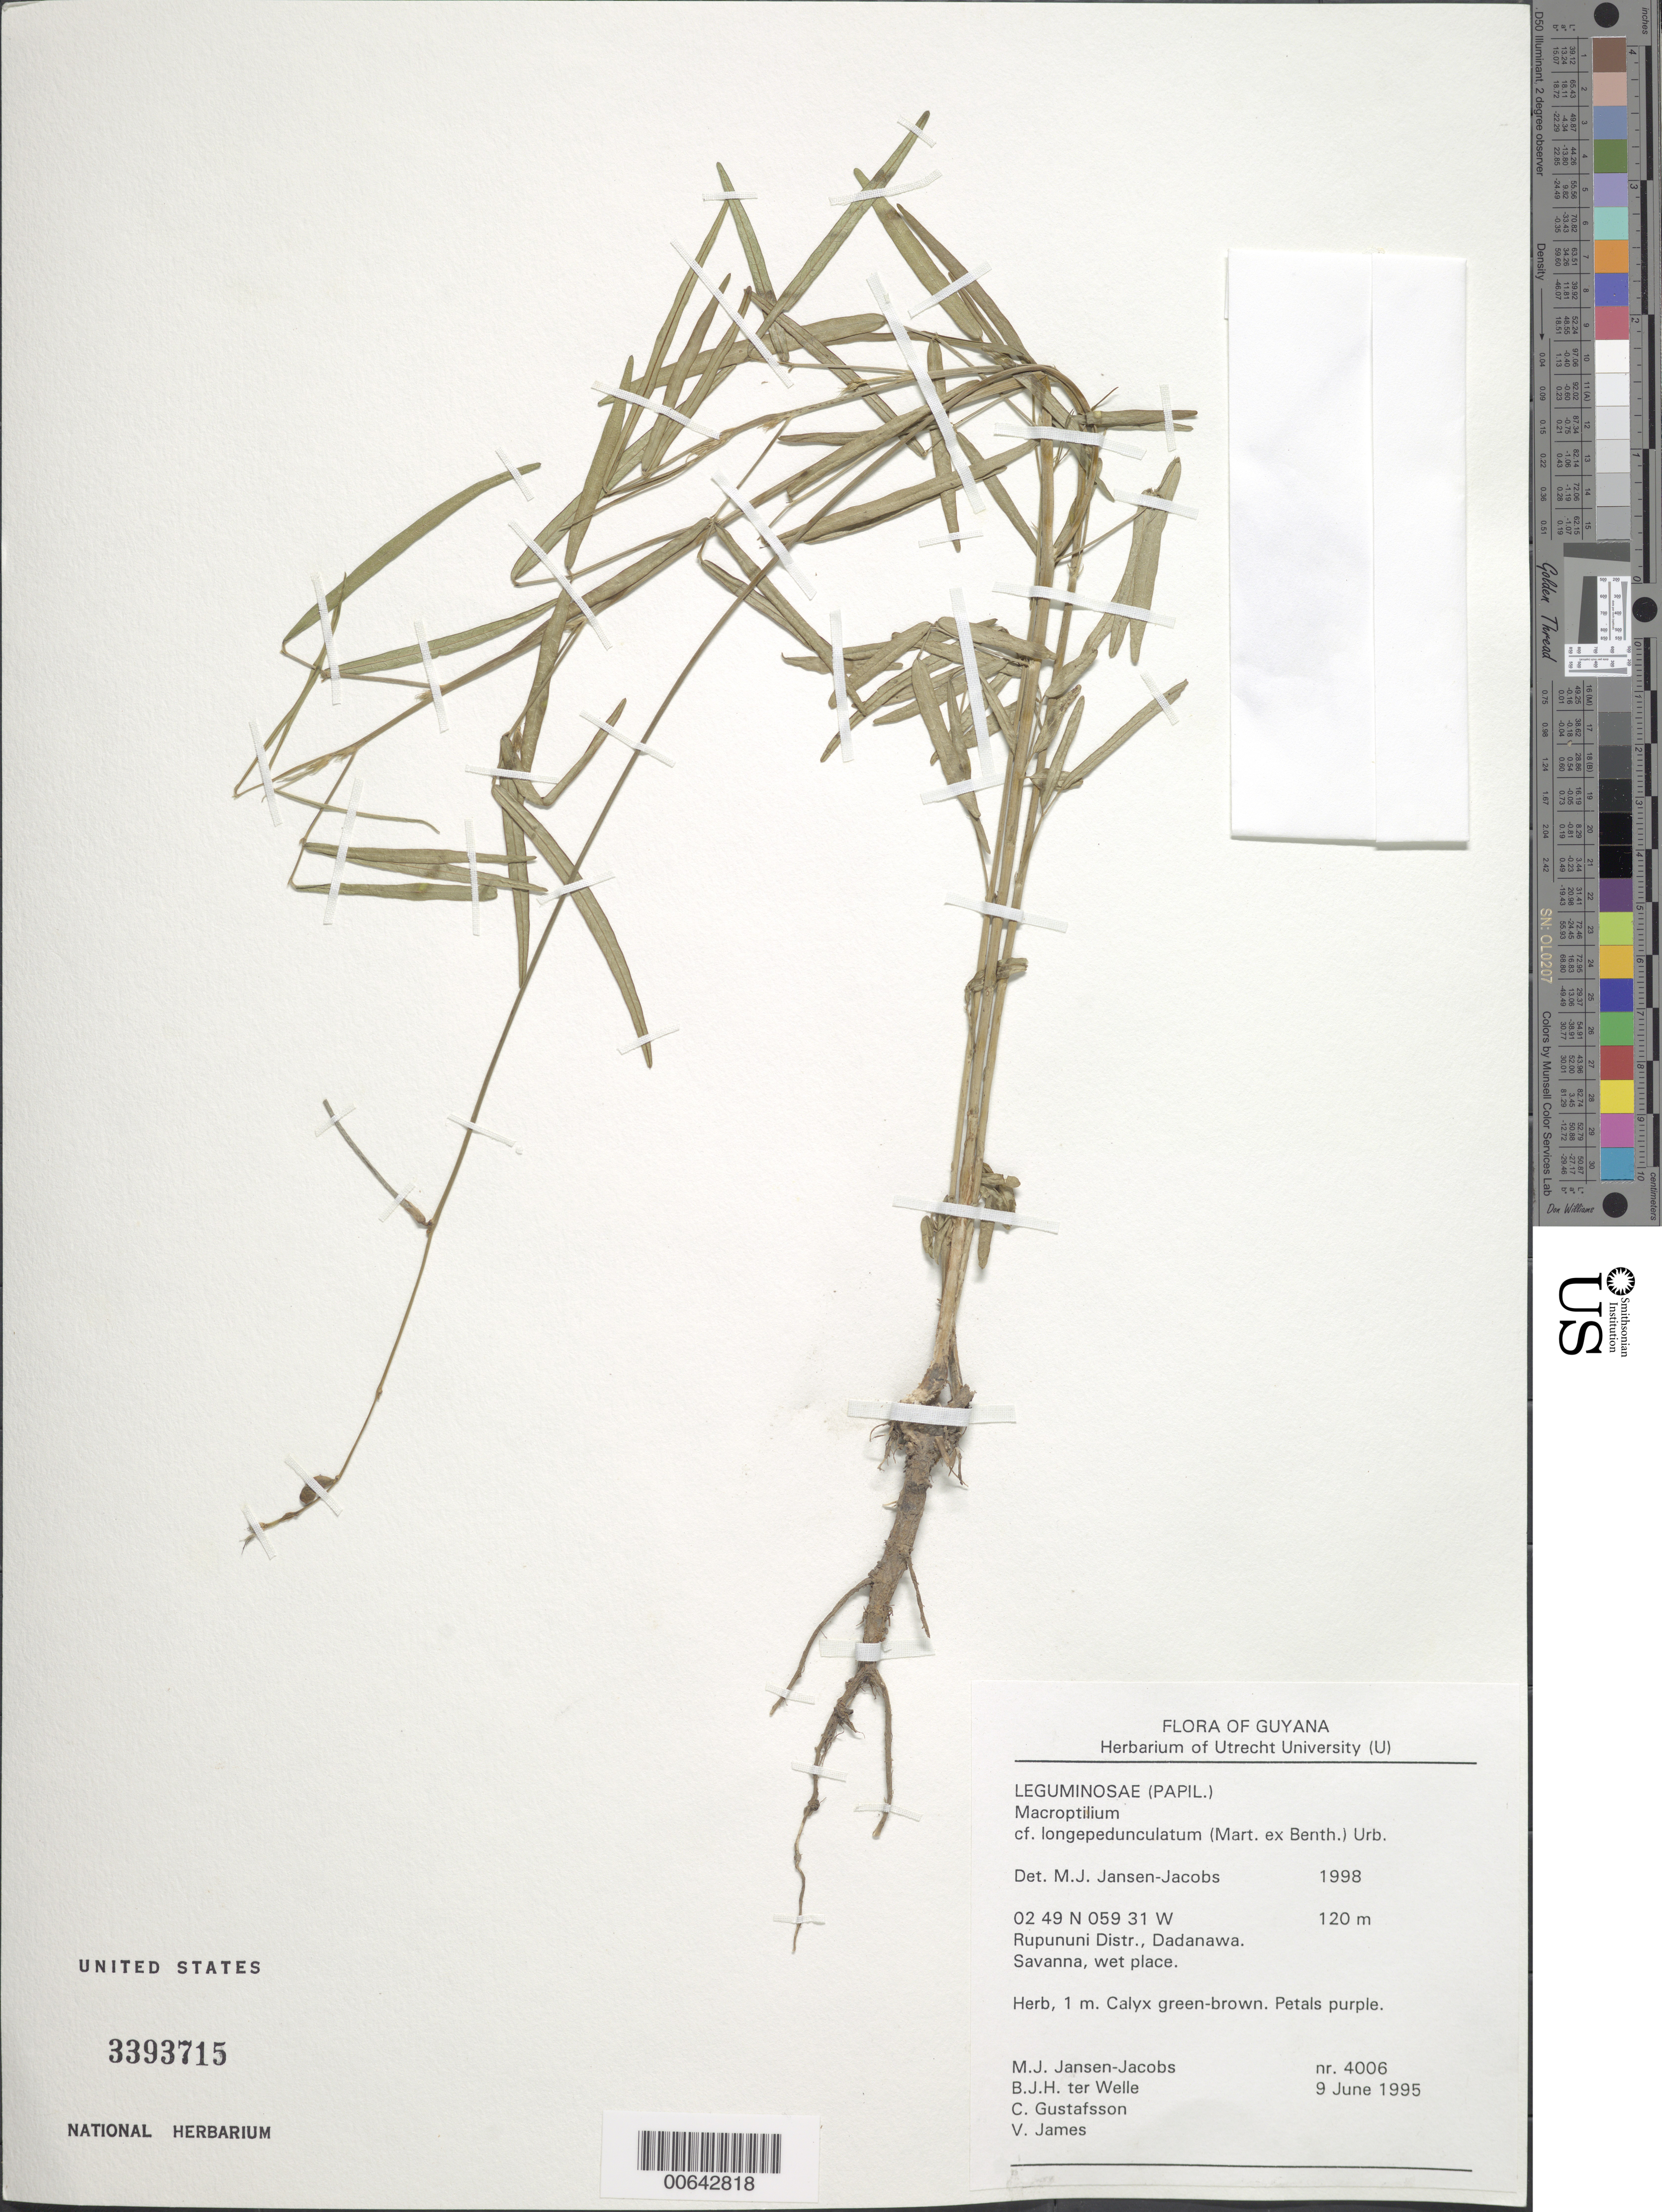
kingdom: Plantae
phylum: Tracheophyta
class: Magnoliopsida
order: Fabales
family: Fabaceae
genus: Macroptilium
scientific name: Macroptilium gracile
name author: (Poepp. ex Benth.) Urb.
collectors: M. J. Jansen-Jacobs, B. Welle, C. G. Gustafsson & V. James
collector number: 4006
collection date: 1995-06-09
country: Guyana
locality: Rupununi Distr., Dadanawa. Savanna, wet place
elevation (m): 120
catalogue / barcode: US 3393715